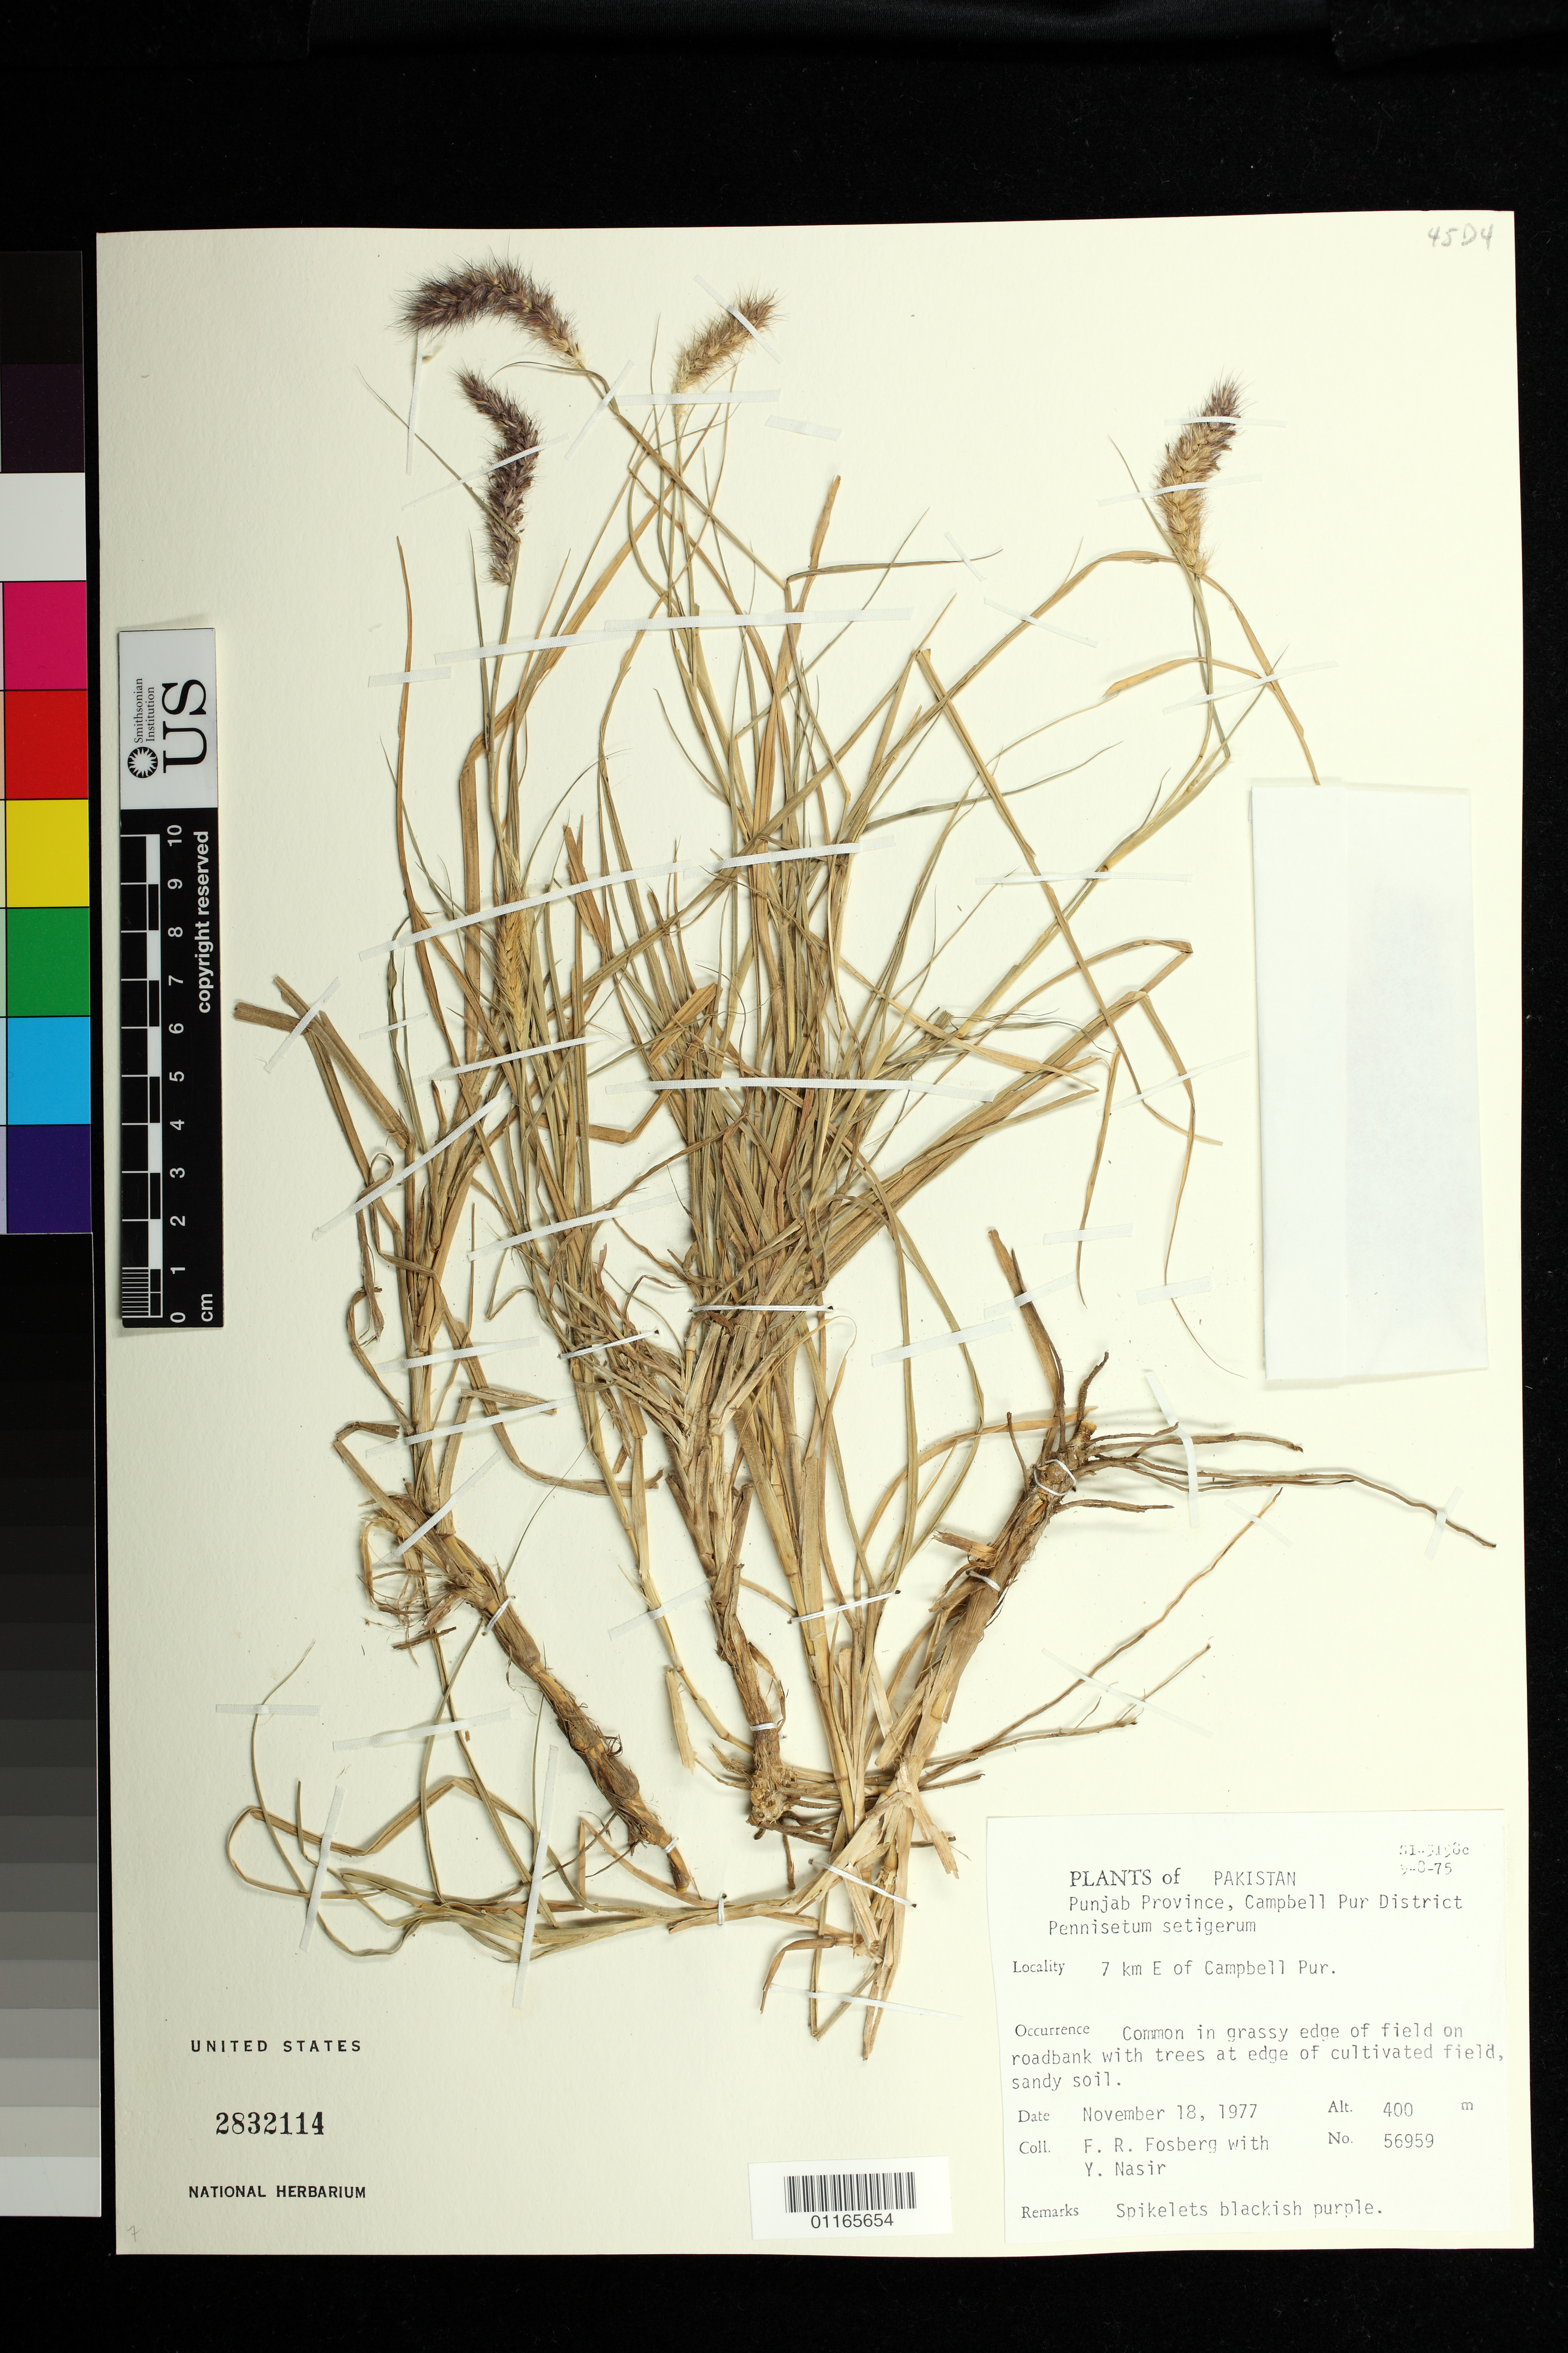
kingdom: Plantae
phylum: Tracheophyta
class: Liliopsida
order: Poales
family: Poaceae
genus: Pennisetum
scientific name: Pennisetum setigerum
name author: (Vahl) Wipff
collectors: F. R. Fosberg & Y. Nasir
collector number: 56959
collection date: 1977-11-18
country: Pakistan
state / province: Punjab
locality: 7 km E of Campbell Pur.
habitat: Common in grassy edge of field on roadbank with trees at edge of cultivated field, sandy soil.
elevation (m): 400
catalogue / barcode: US 2832114